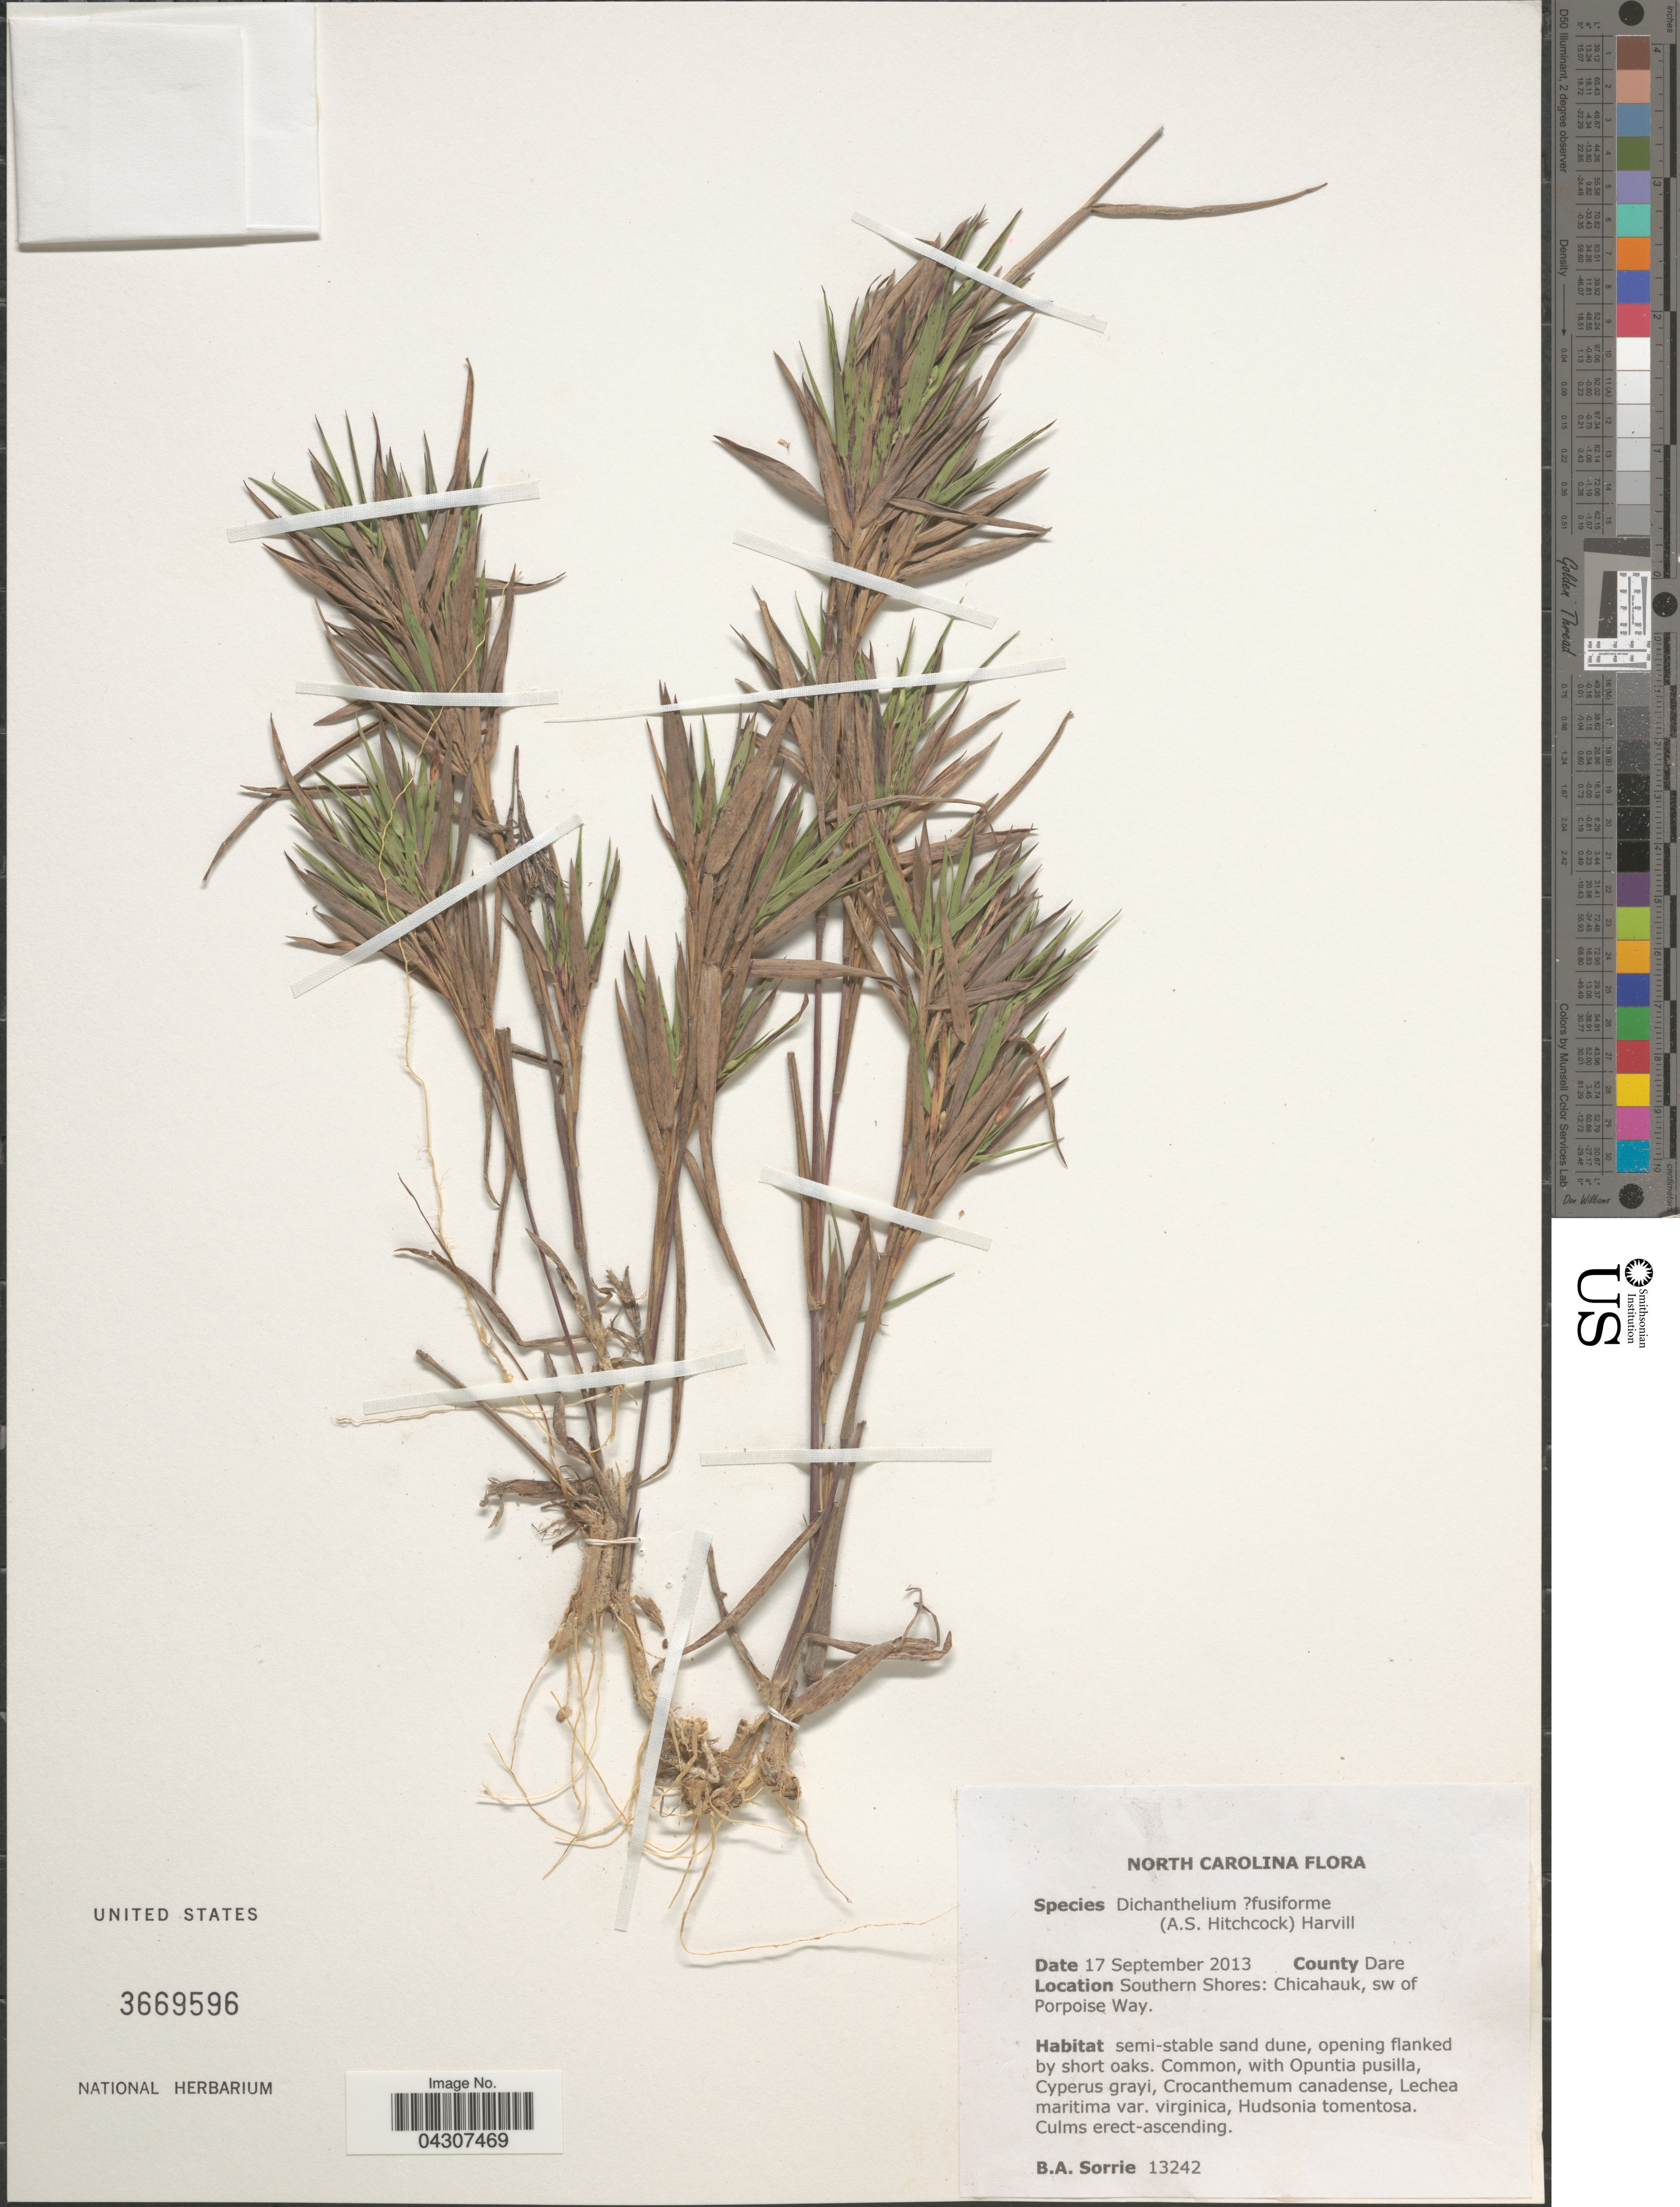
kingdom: Plantae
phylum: Tracheophyta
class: Liliopsida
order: Poales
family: Poaceae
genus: Dichanthelium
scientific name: Dichanthelium aciculare var. ramosum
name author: (Griseb.) Davidse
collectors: B. Sorrie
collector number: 13242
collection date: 2013-09-17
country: United States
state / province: North Carolina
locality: County Dare. Southern Shores: Chicahauk, sw of Porpoise Way.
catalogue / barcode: US 3669596